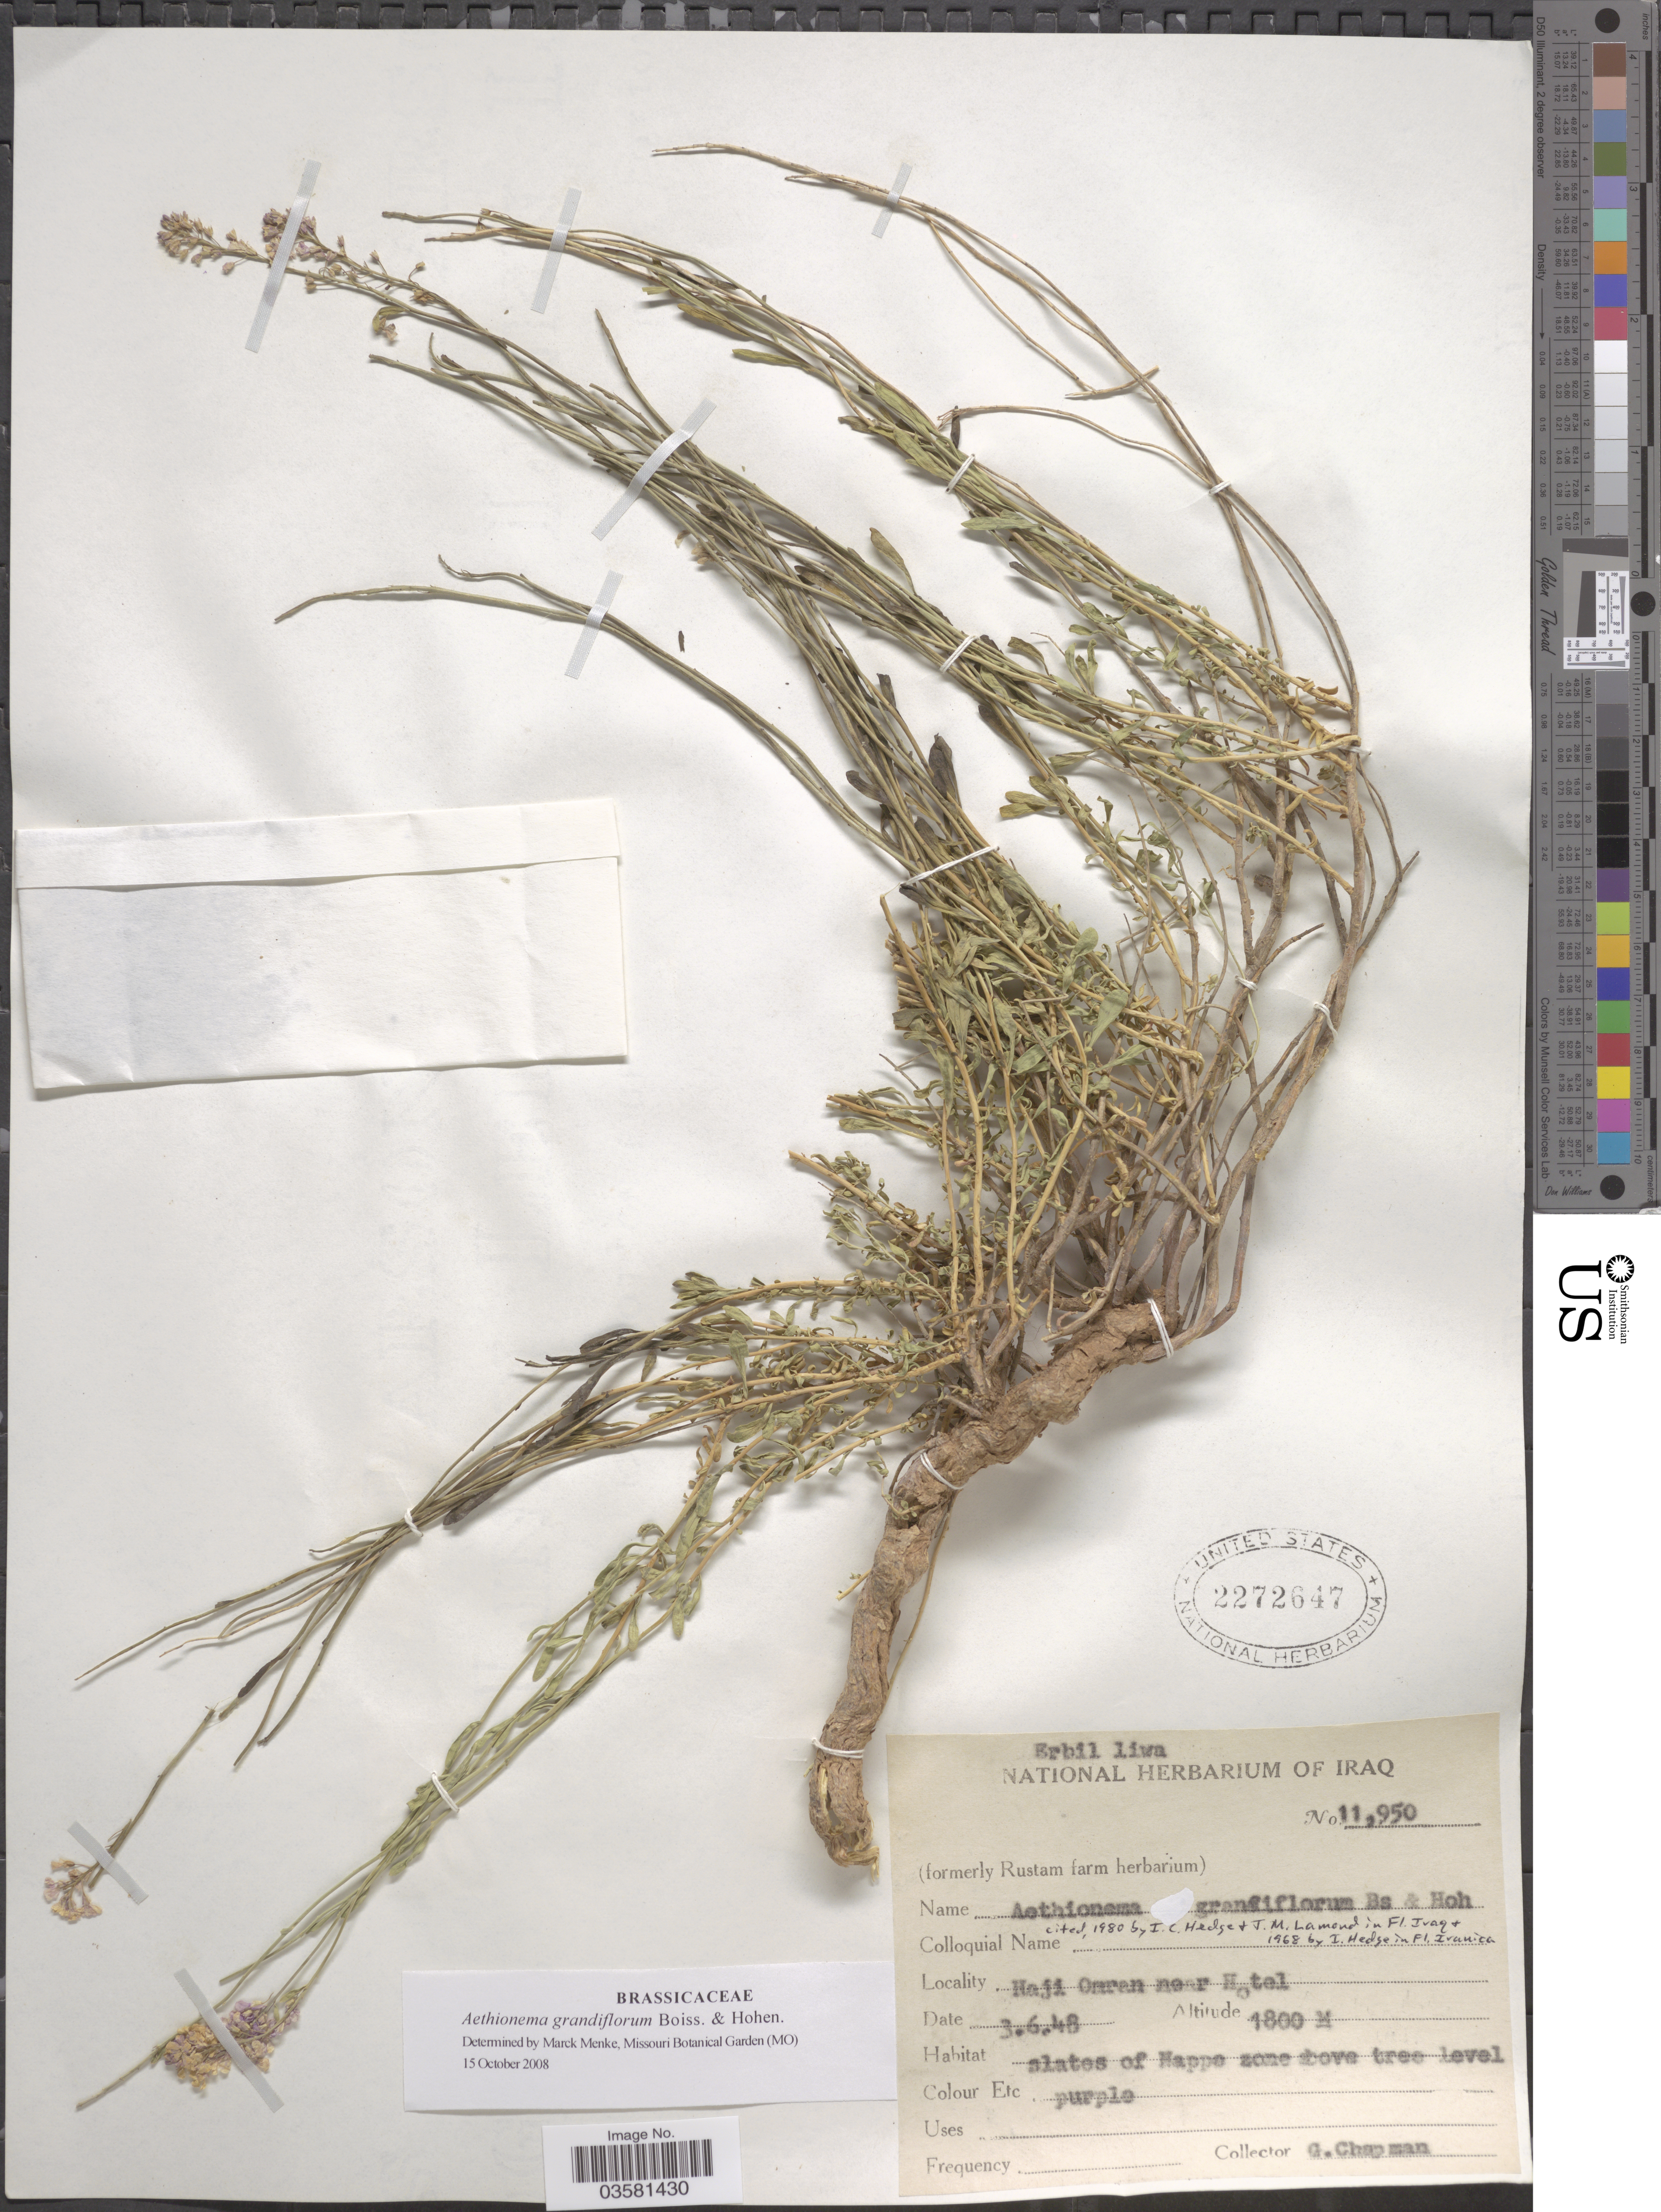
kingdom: Plantae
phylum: Tracheophyta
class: Magnoliopsida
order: Brassicales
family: Brassicaceae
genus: Aethionema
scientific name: Aethionema grandiflorum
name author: Boiss. & Hohen.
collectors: G. S. Chapman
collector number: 11950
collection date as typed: Transcribed d/m/y: 3/6/48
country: Iraq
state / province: Arbīl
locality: Erbil liwa. Haji Omran near Hotel.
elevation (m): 1800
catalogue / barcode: US 2272647